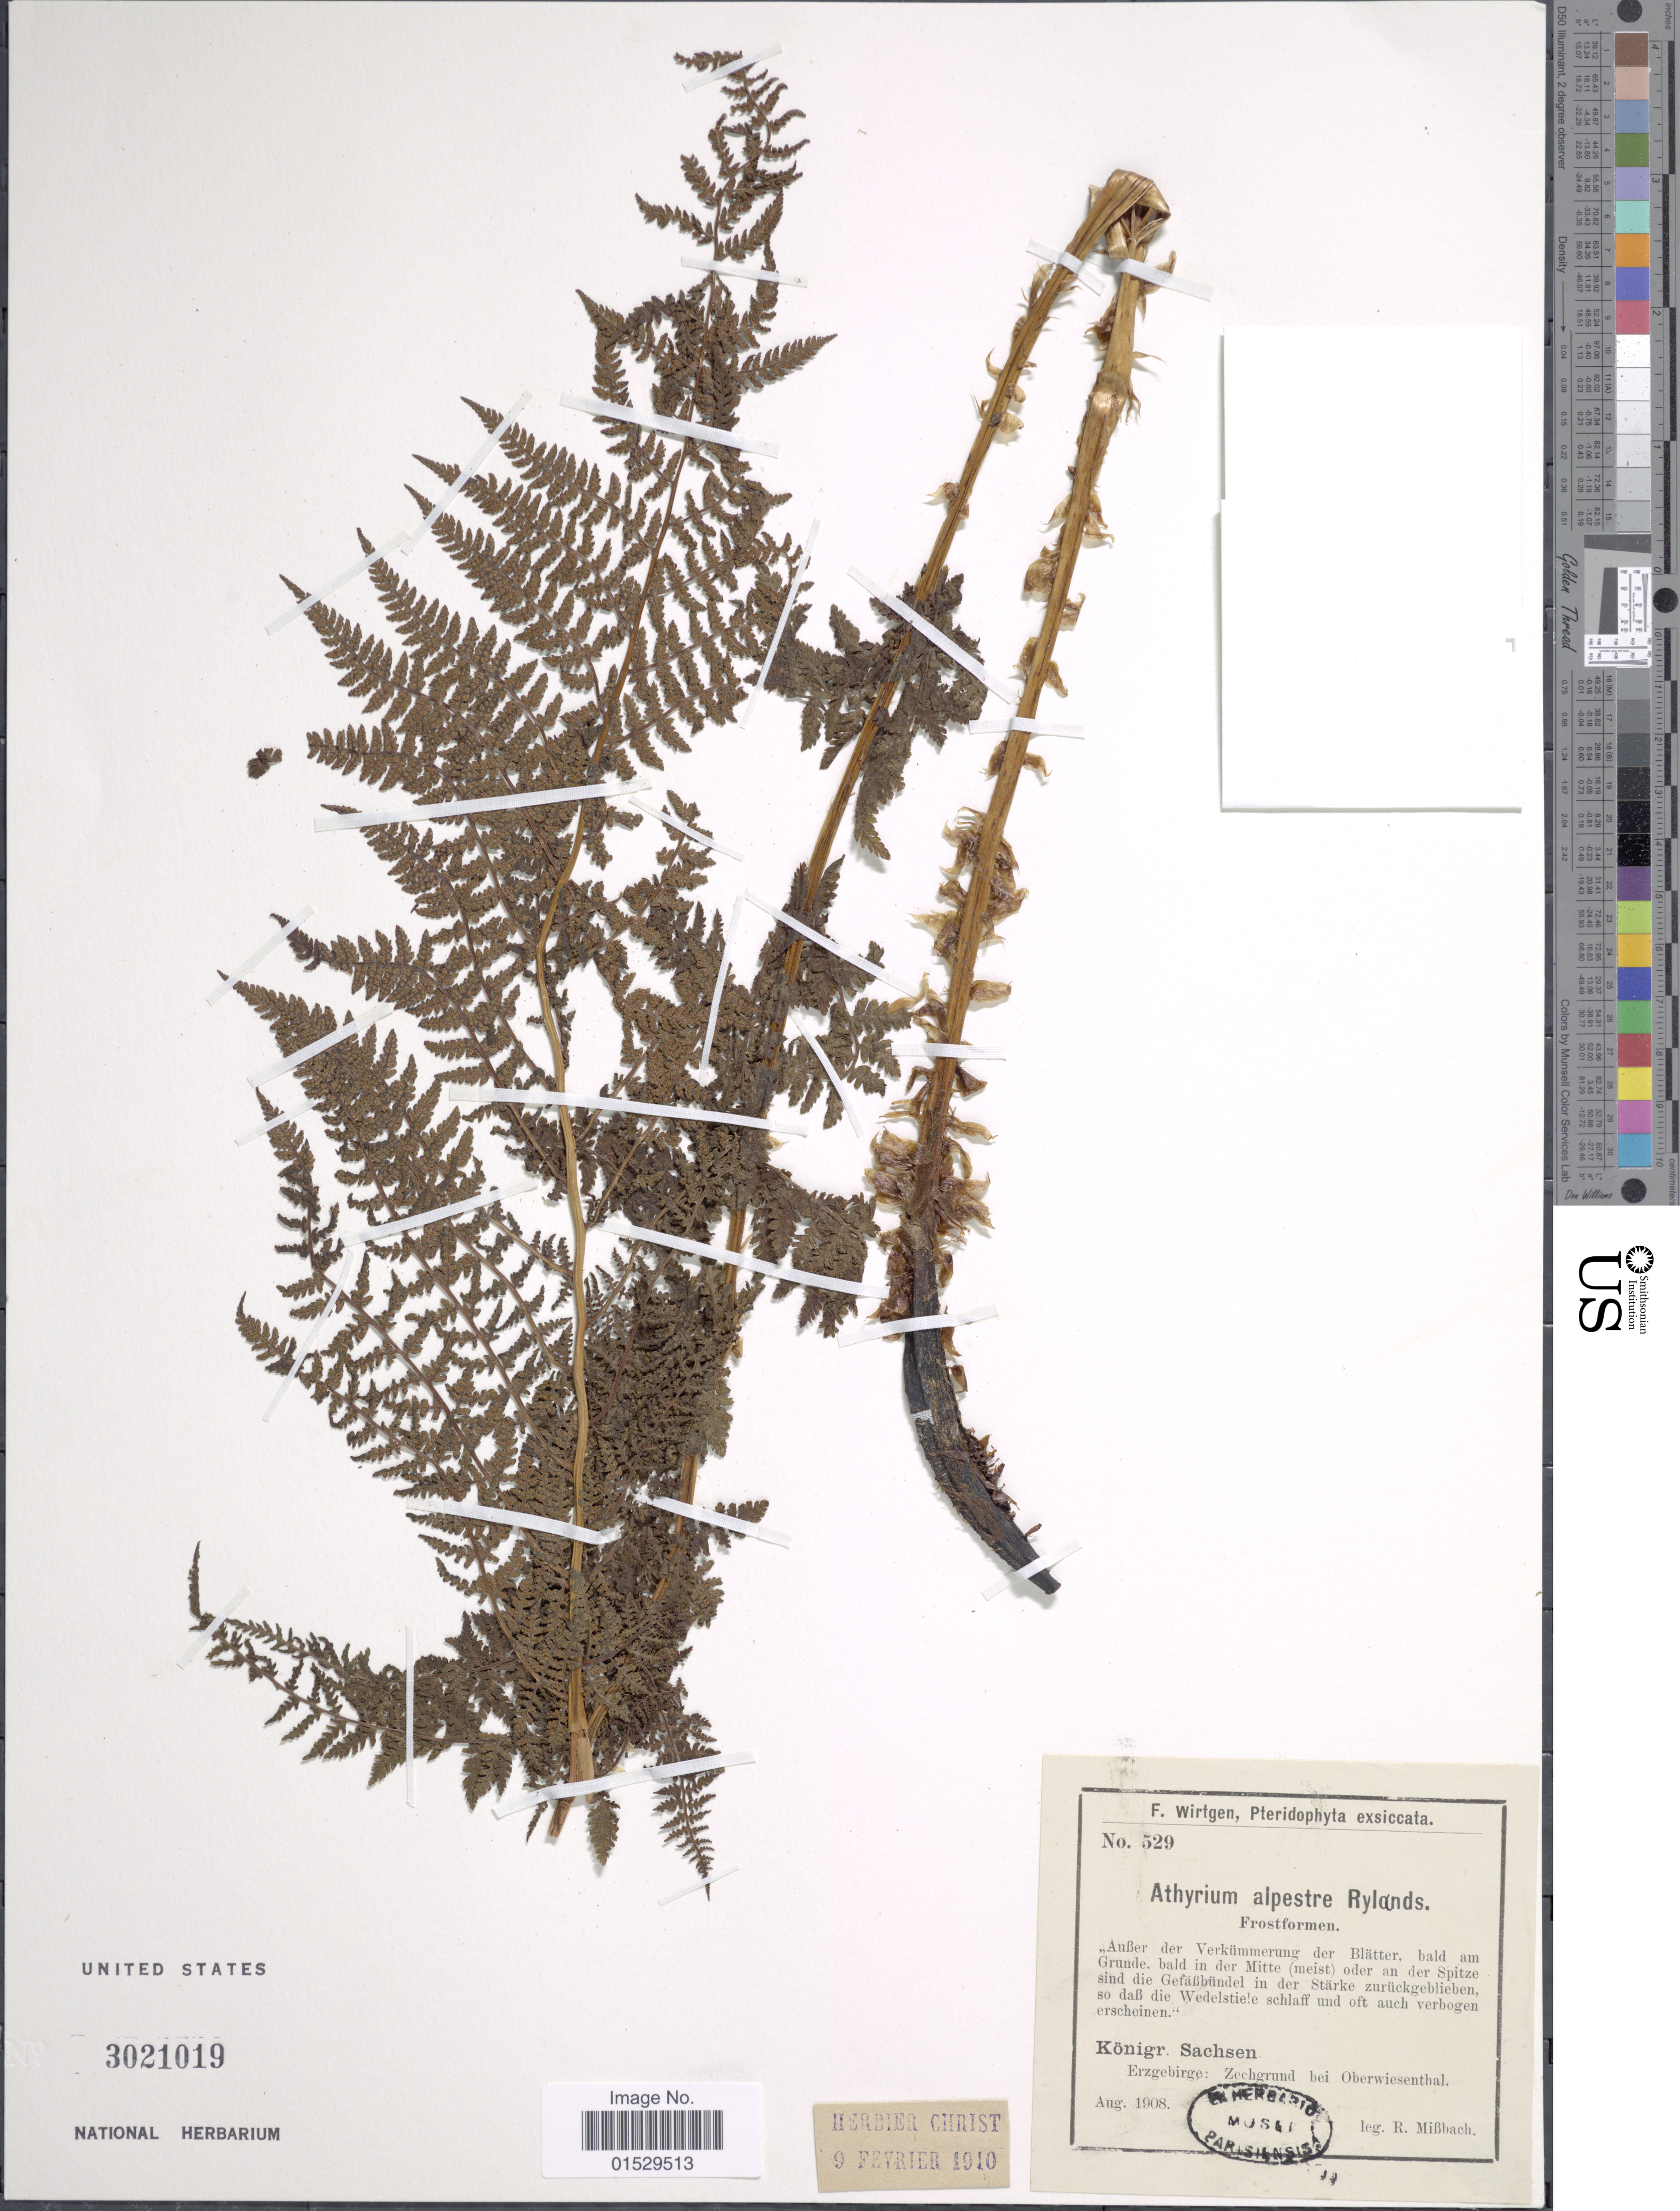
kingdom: Plantae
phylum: Tracheophyta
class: Polypodiopsida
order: Polypodiales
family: Athyriaceae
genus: Athyrium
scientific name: Athyrium alpestre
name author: (Hoppe) Rylands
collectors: E. Missbach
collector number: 529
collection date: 1908-08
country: Germany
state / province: Sachsen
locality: Erzgebirge: Zechgrund bei Oberwiesnethal [interpreted]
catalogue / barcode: US 3021019